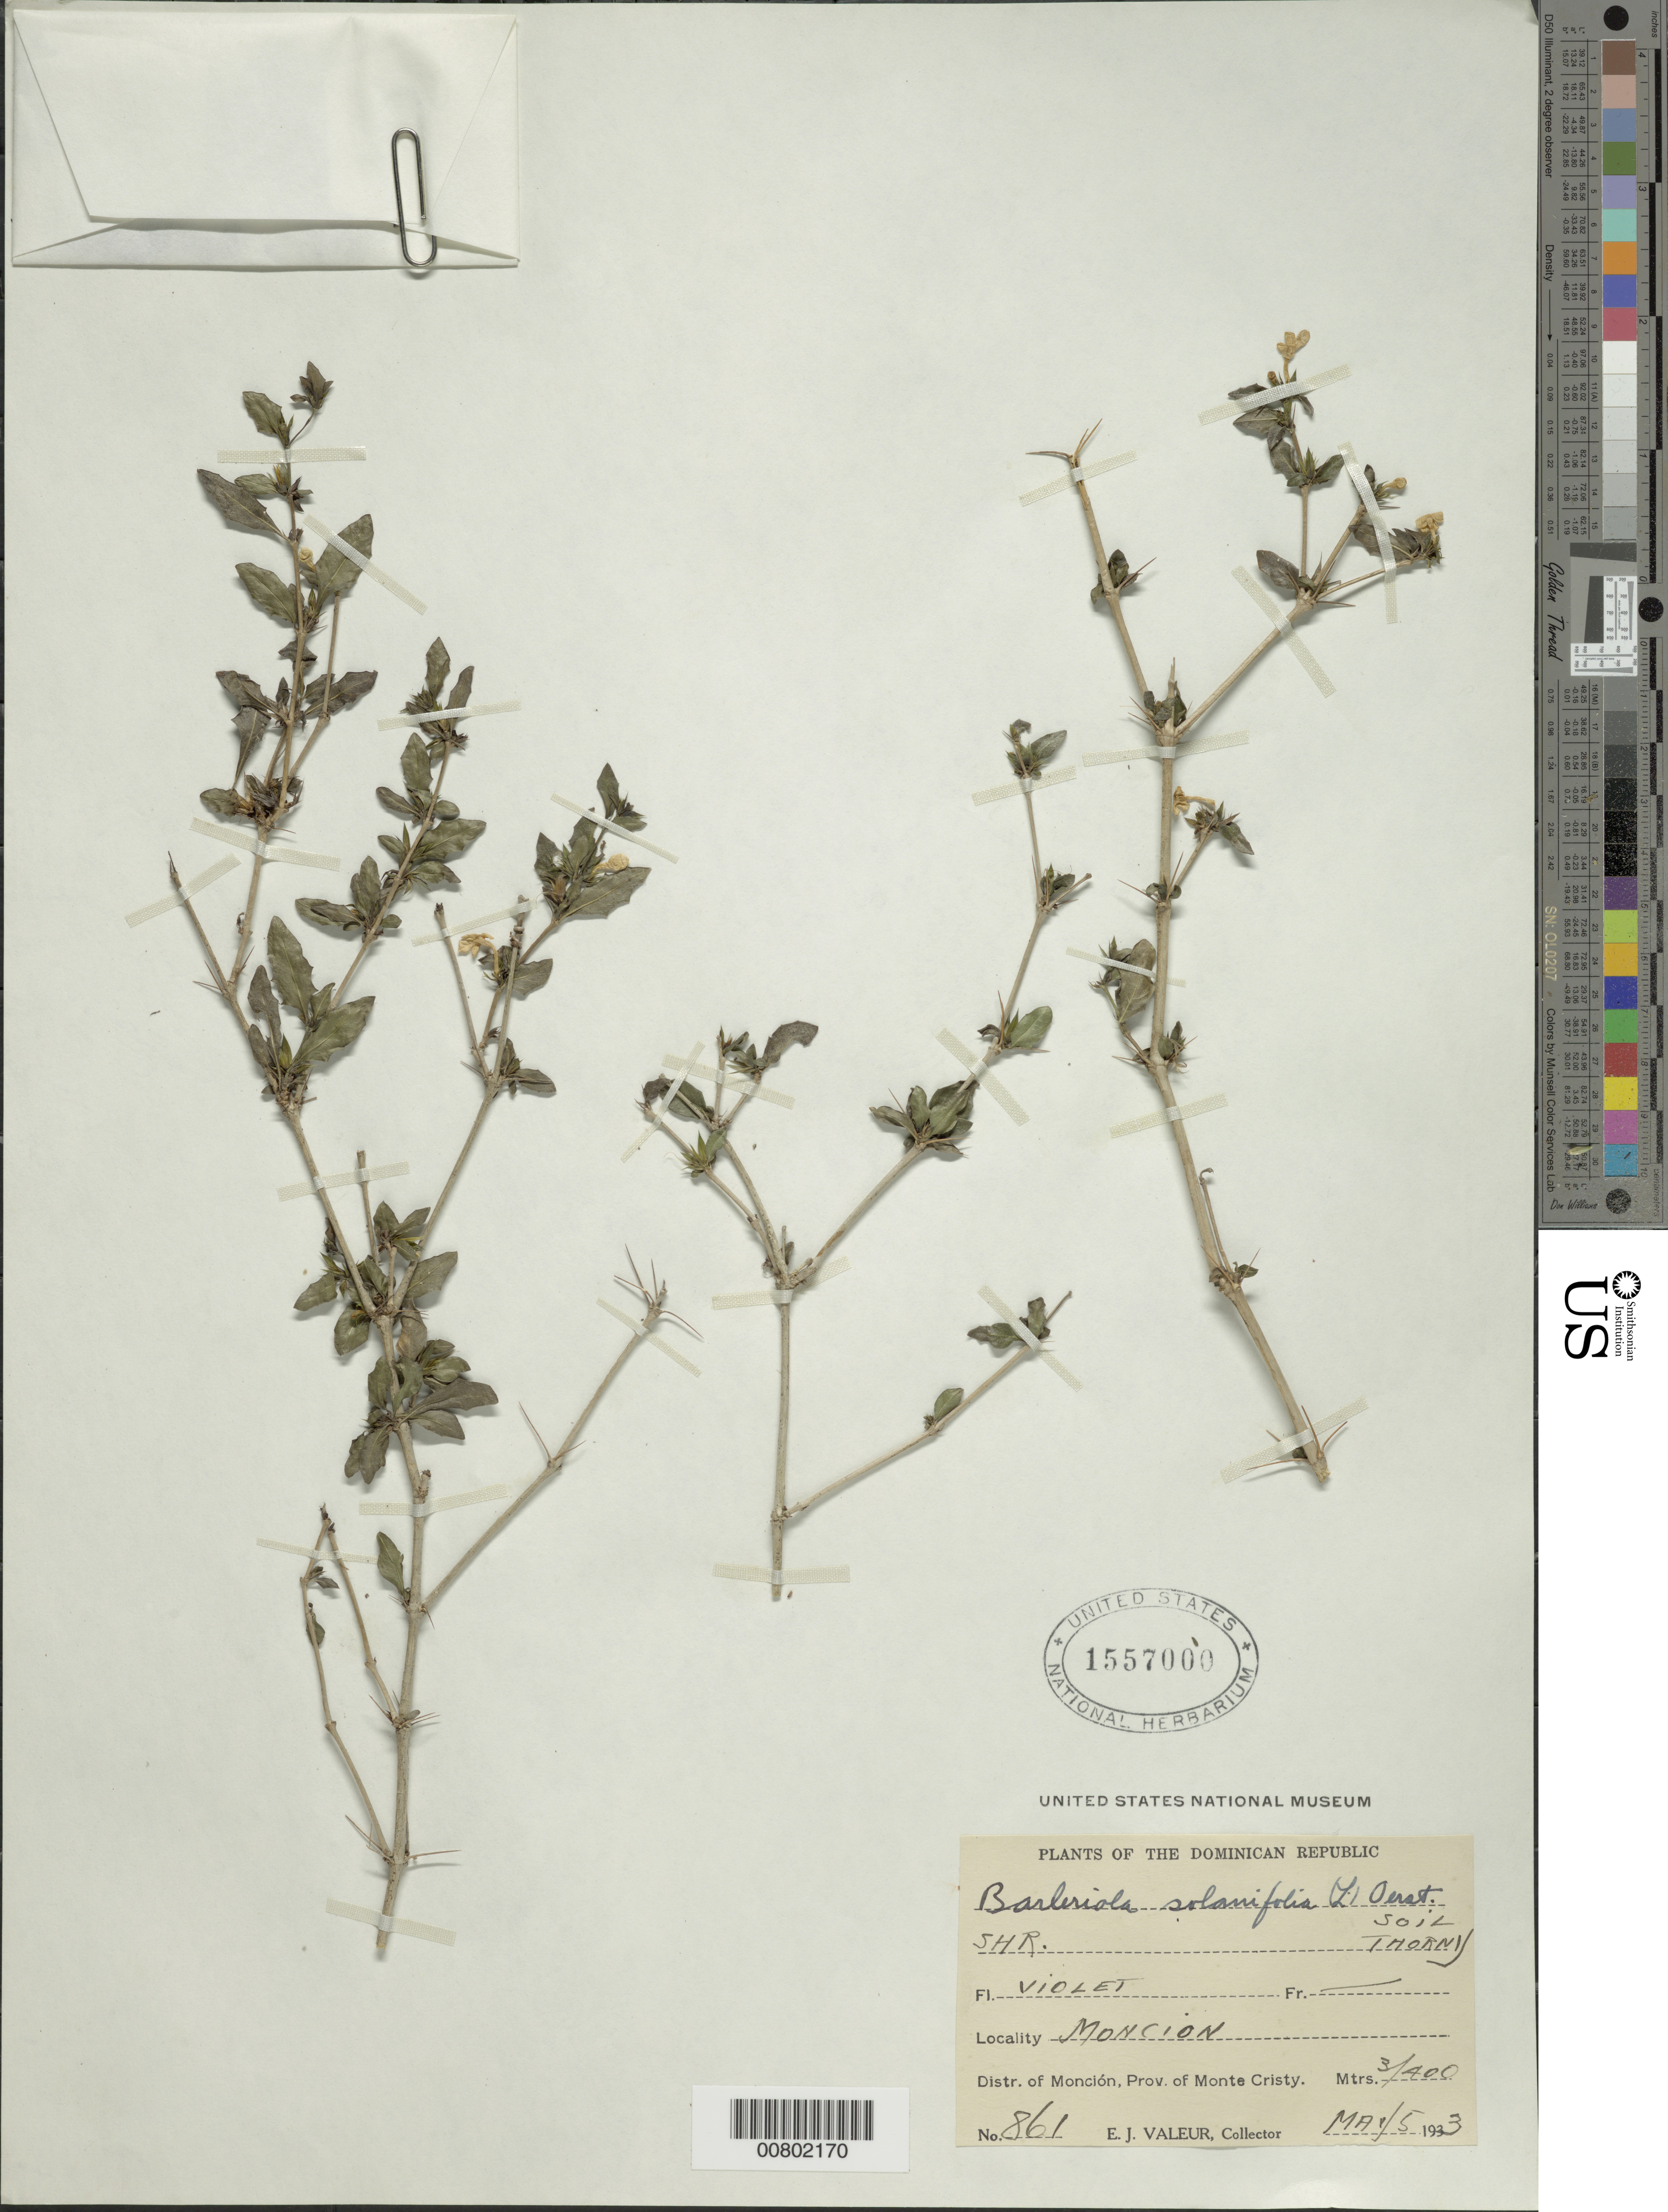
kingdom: Plantae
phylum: Tracheophyta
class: Magnoliopsida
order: Lamiales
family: Acanthaceae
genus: Barleriola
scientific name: Barleriola solanifolia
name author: (L.) Oerst. ex Lindau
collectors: E. Valeur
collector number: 861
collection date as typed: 05 May 1933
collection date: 1933-05-05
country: Dominican Republic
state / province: Monte Cristi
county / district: Monción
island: Hispaniola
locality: Moncion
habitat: Soil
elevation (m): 300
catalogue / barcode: US 1557000